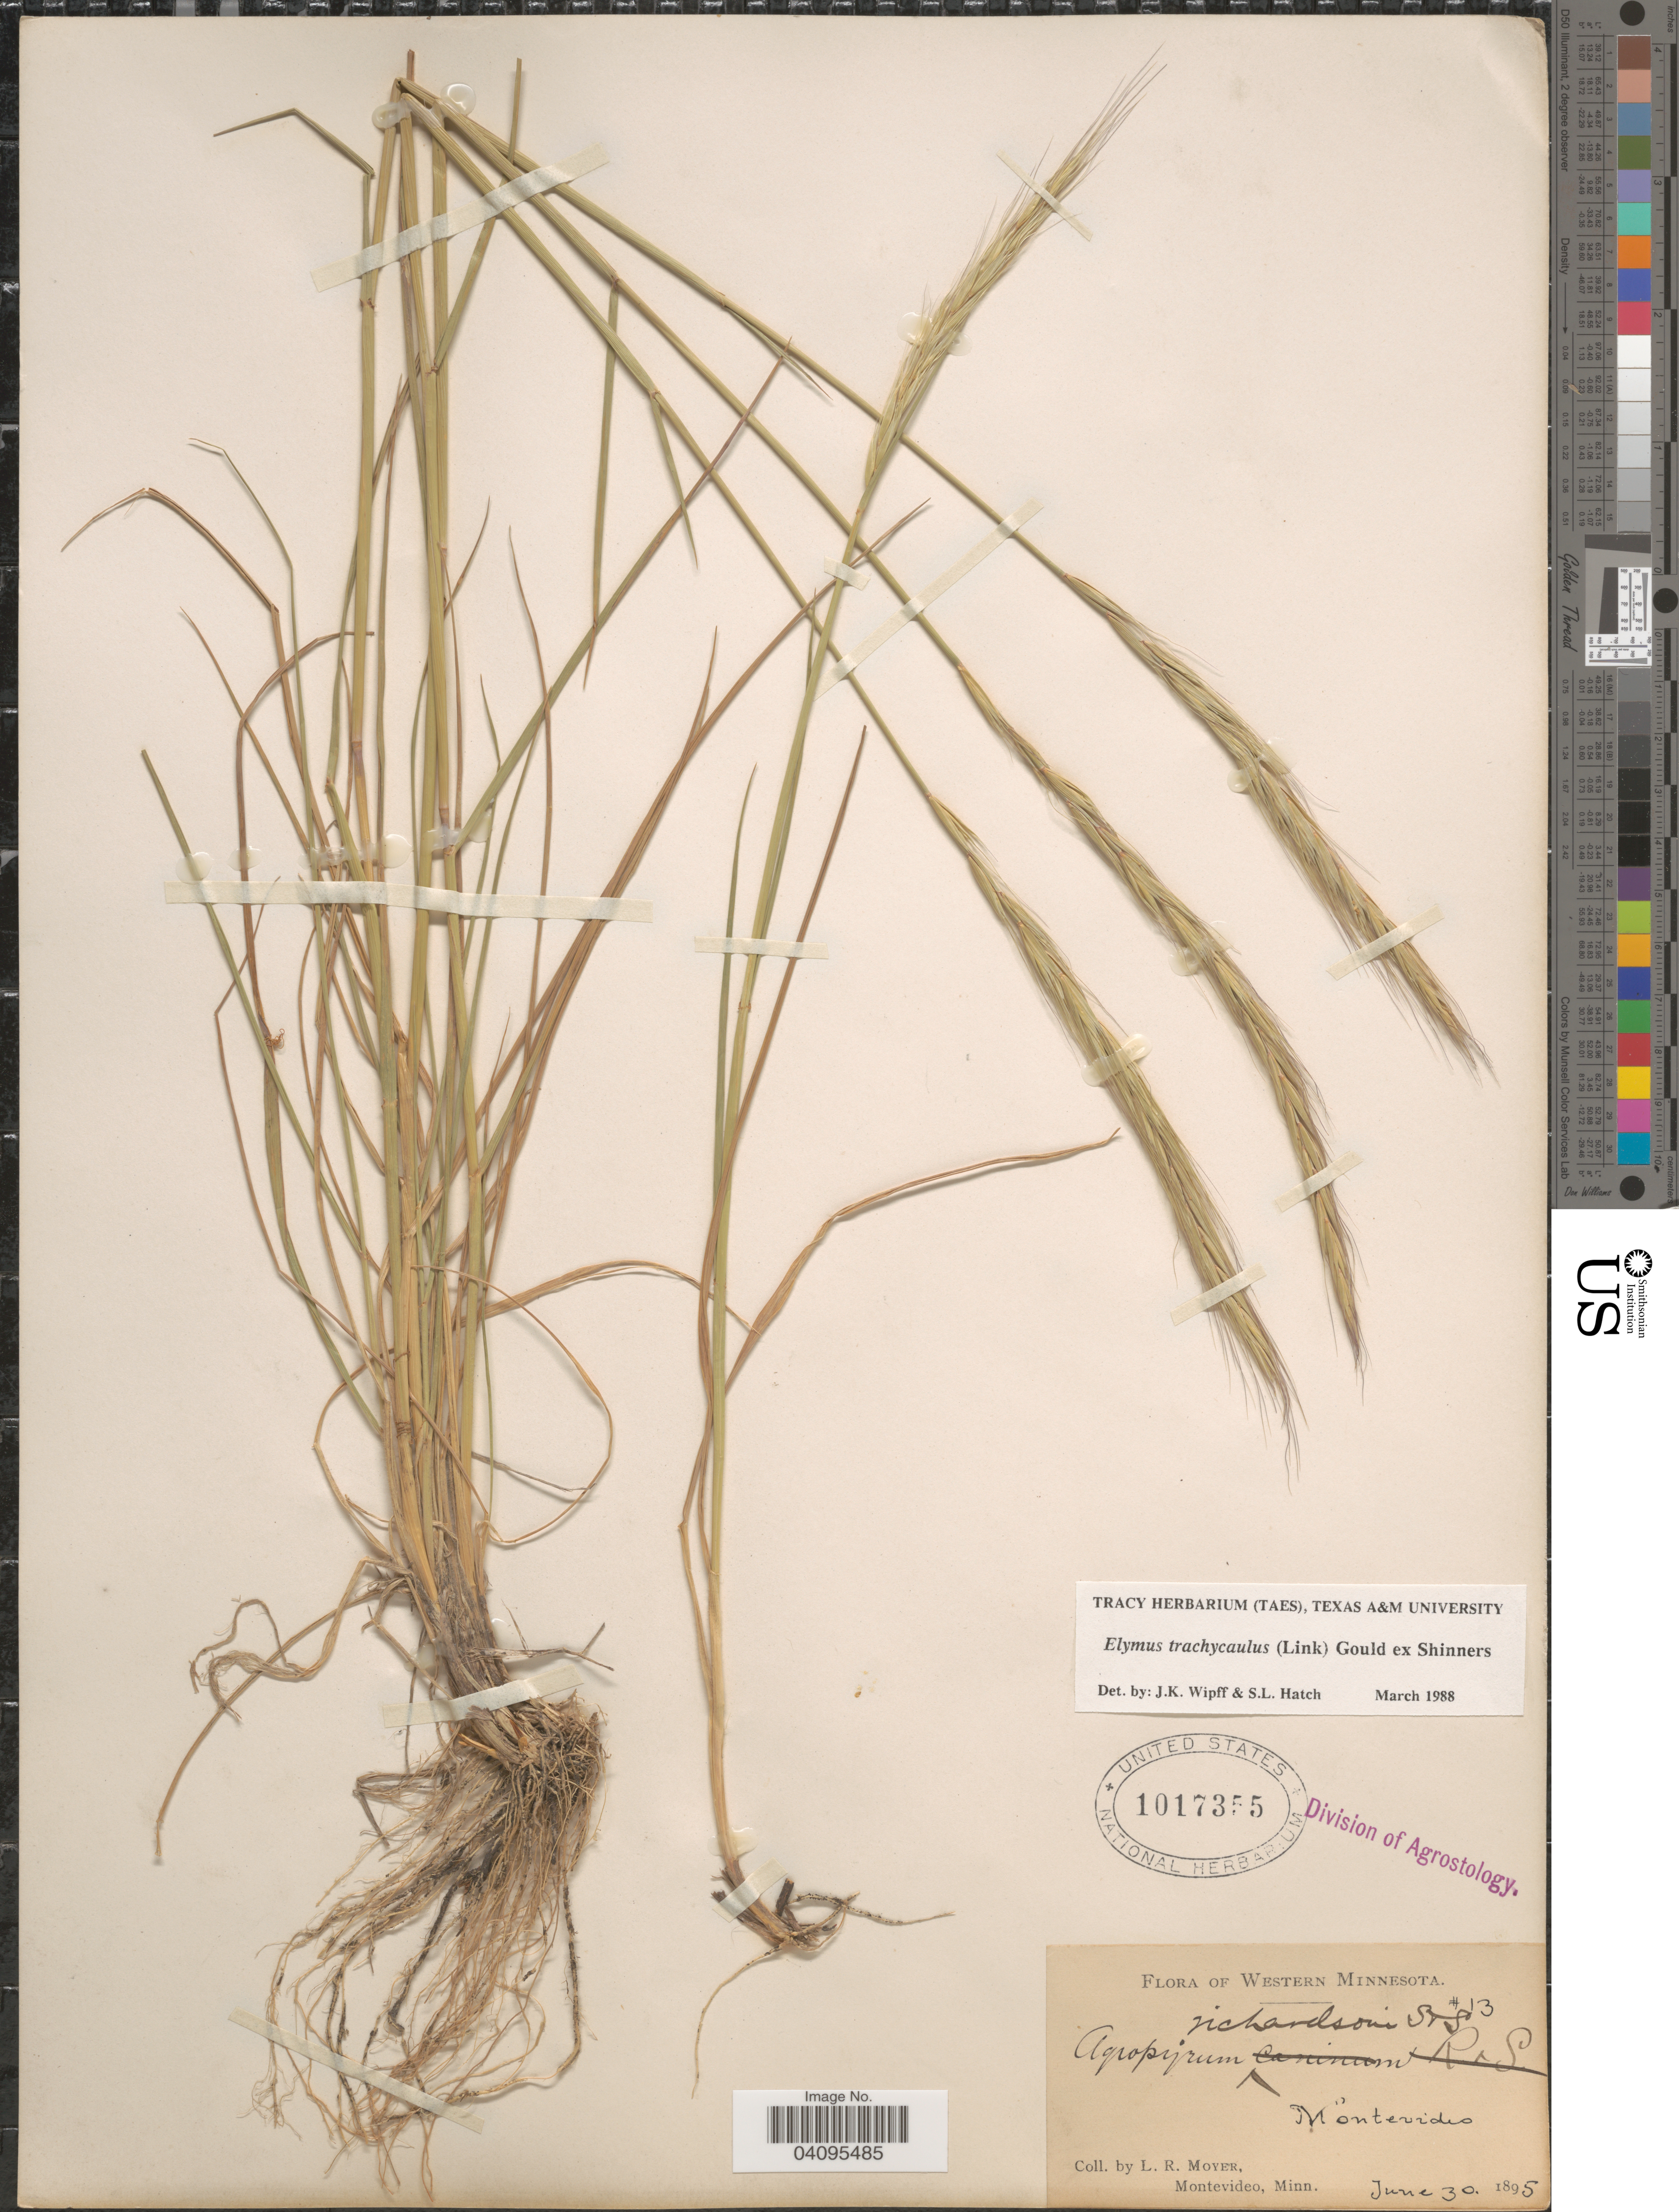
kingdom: Plantae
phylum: Tracheophyta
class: Liliopsida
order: Poales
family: Poaceae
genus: Elymus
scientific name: Elymus trachycaulus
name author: (Link) Gould ex Shinners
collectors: L. Moyer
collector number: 13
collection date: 1895-06-30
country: United States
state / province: Minnesota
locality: Western Minnesota. Montevideo.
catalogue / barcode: US 1017355